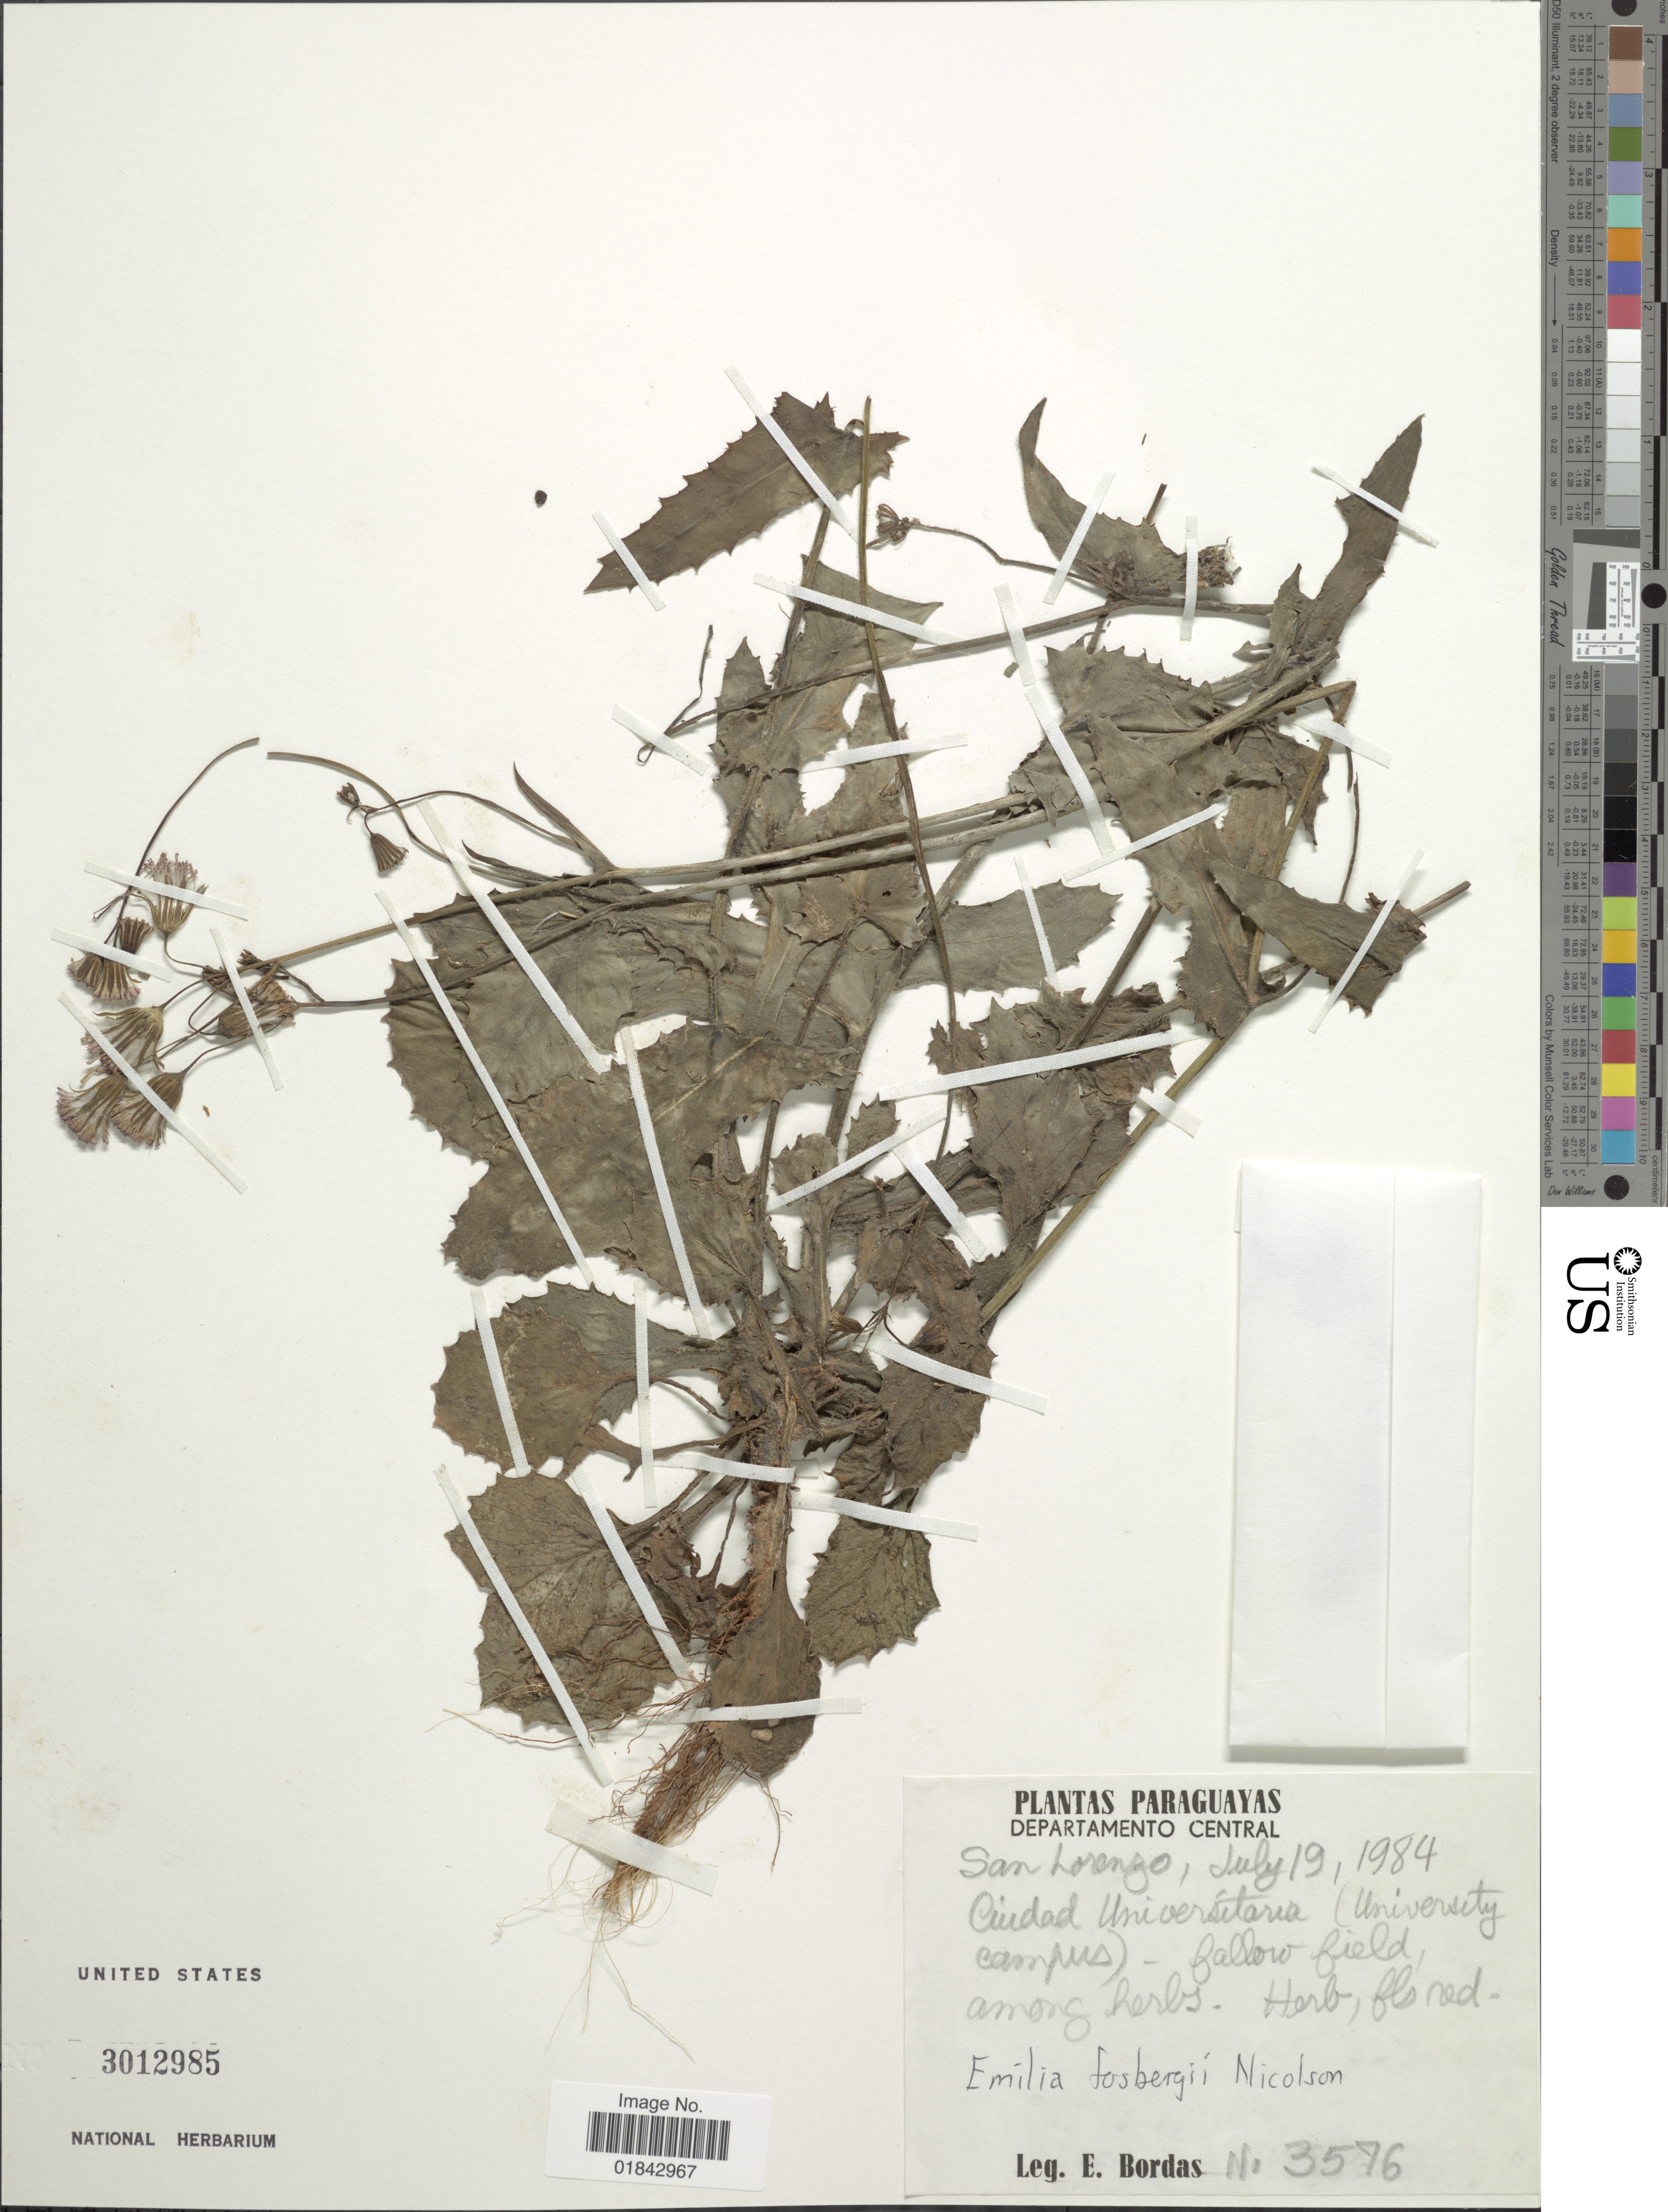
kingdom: Plantae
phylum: Tracheophyta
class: Magnoliopsida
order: Asterales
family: Asteraceae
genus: Emilia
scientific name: Emilia fosbergii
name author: Nicolson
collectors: E. Bordas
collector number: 3576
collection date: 1984-07-19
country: Paraguay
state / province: Central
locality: Departamento Central, San Lorenzo, Ciudad Universitaria (University campus)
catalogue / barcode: US 3012985